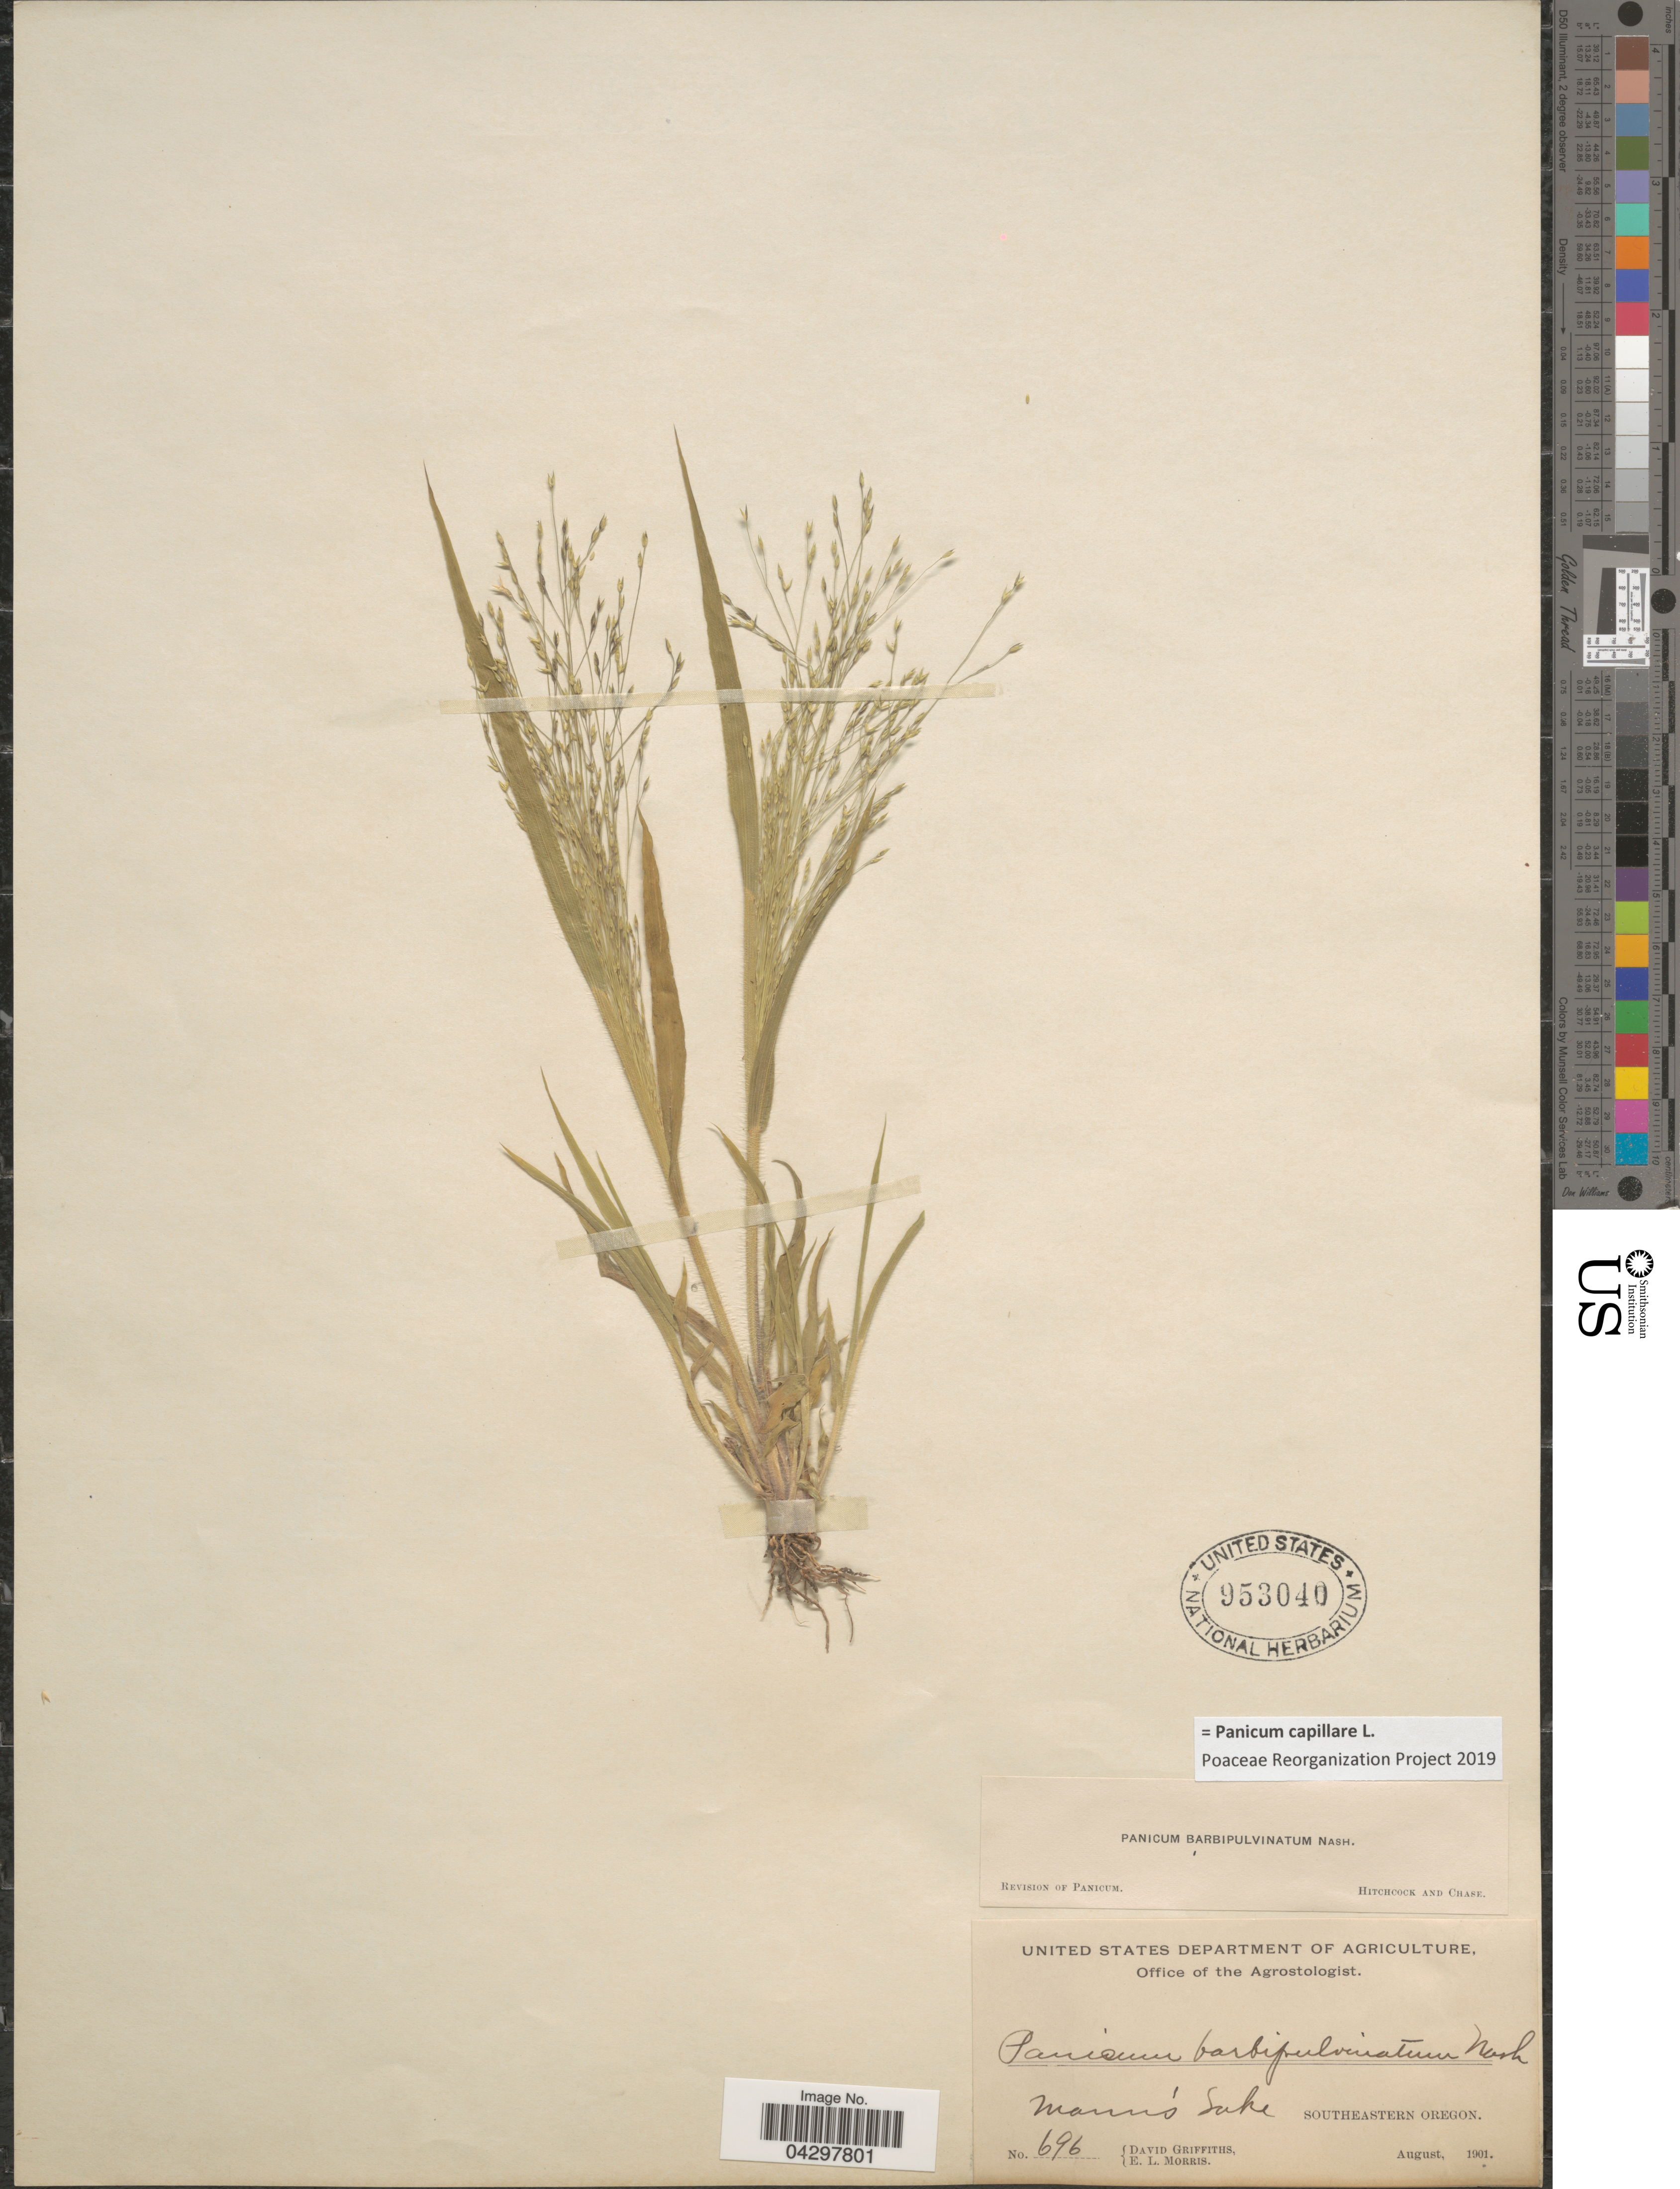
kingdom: Plantae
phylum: Tracheophyta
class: Liliopsida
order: Poales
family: Poaceae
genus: Panicum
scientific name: Panicum capillare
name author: L.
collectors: D. Griffiths & E. Morris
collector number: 696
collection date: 1901-08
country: United States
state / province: Oregon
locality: Mann's Lake. Southeastern Oregon.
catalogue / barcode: US 953040